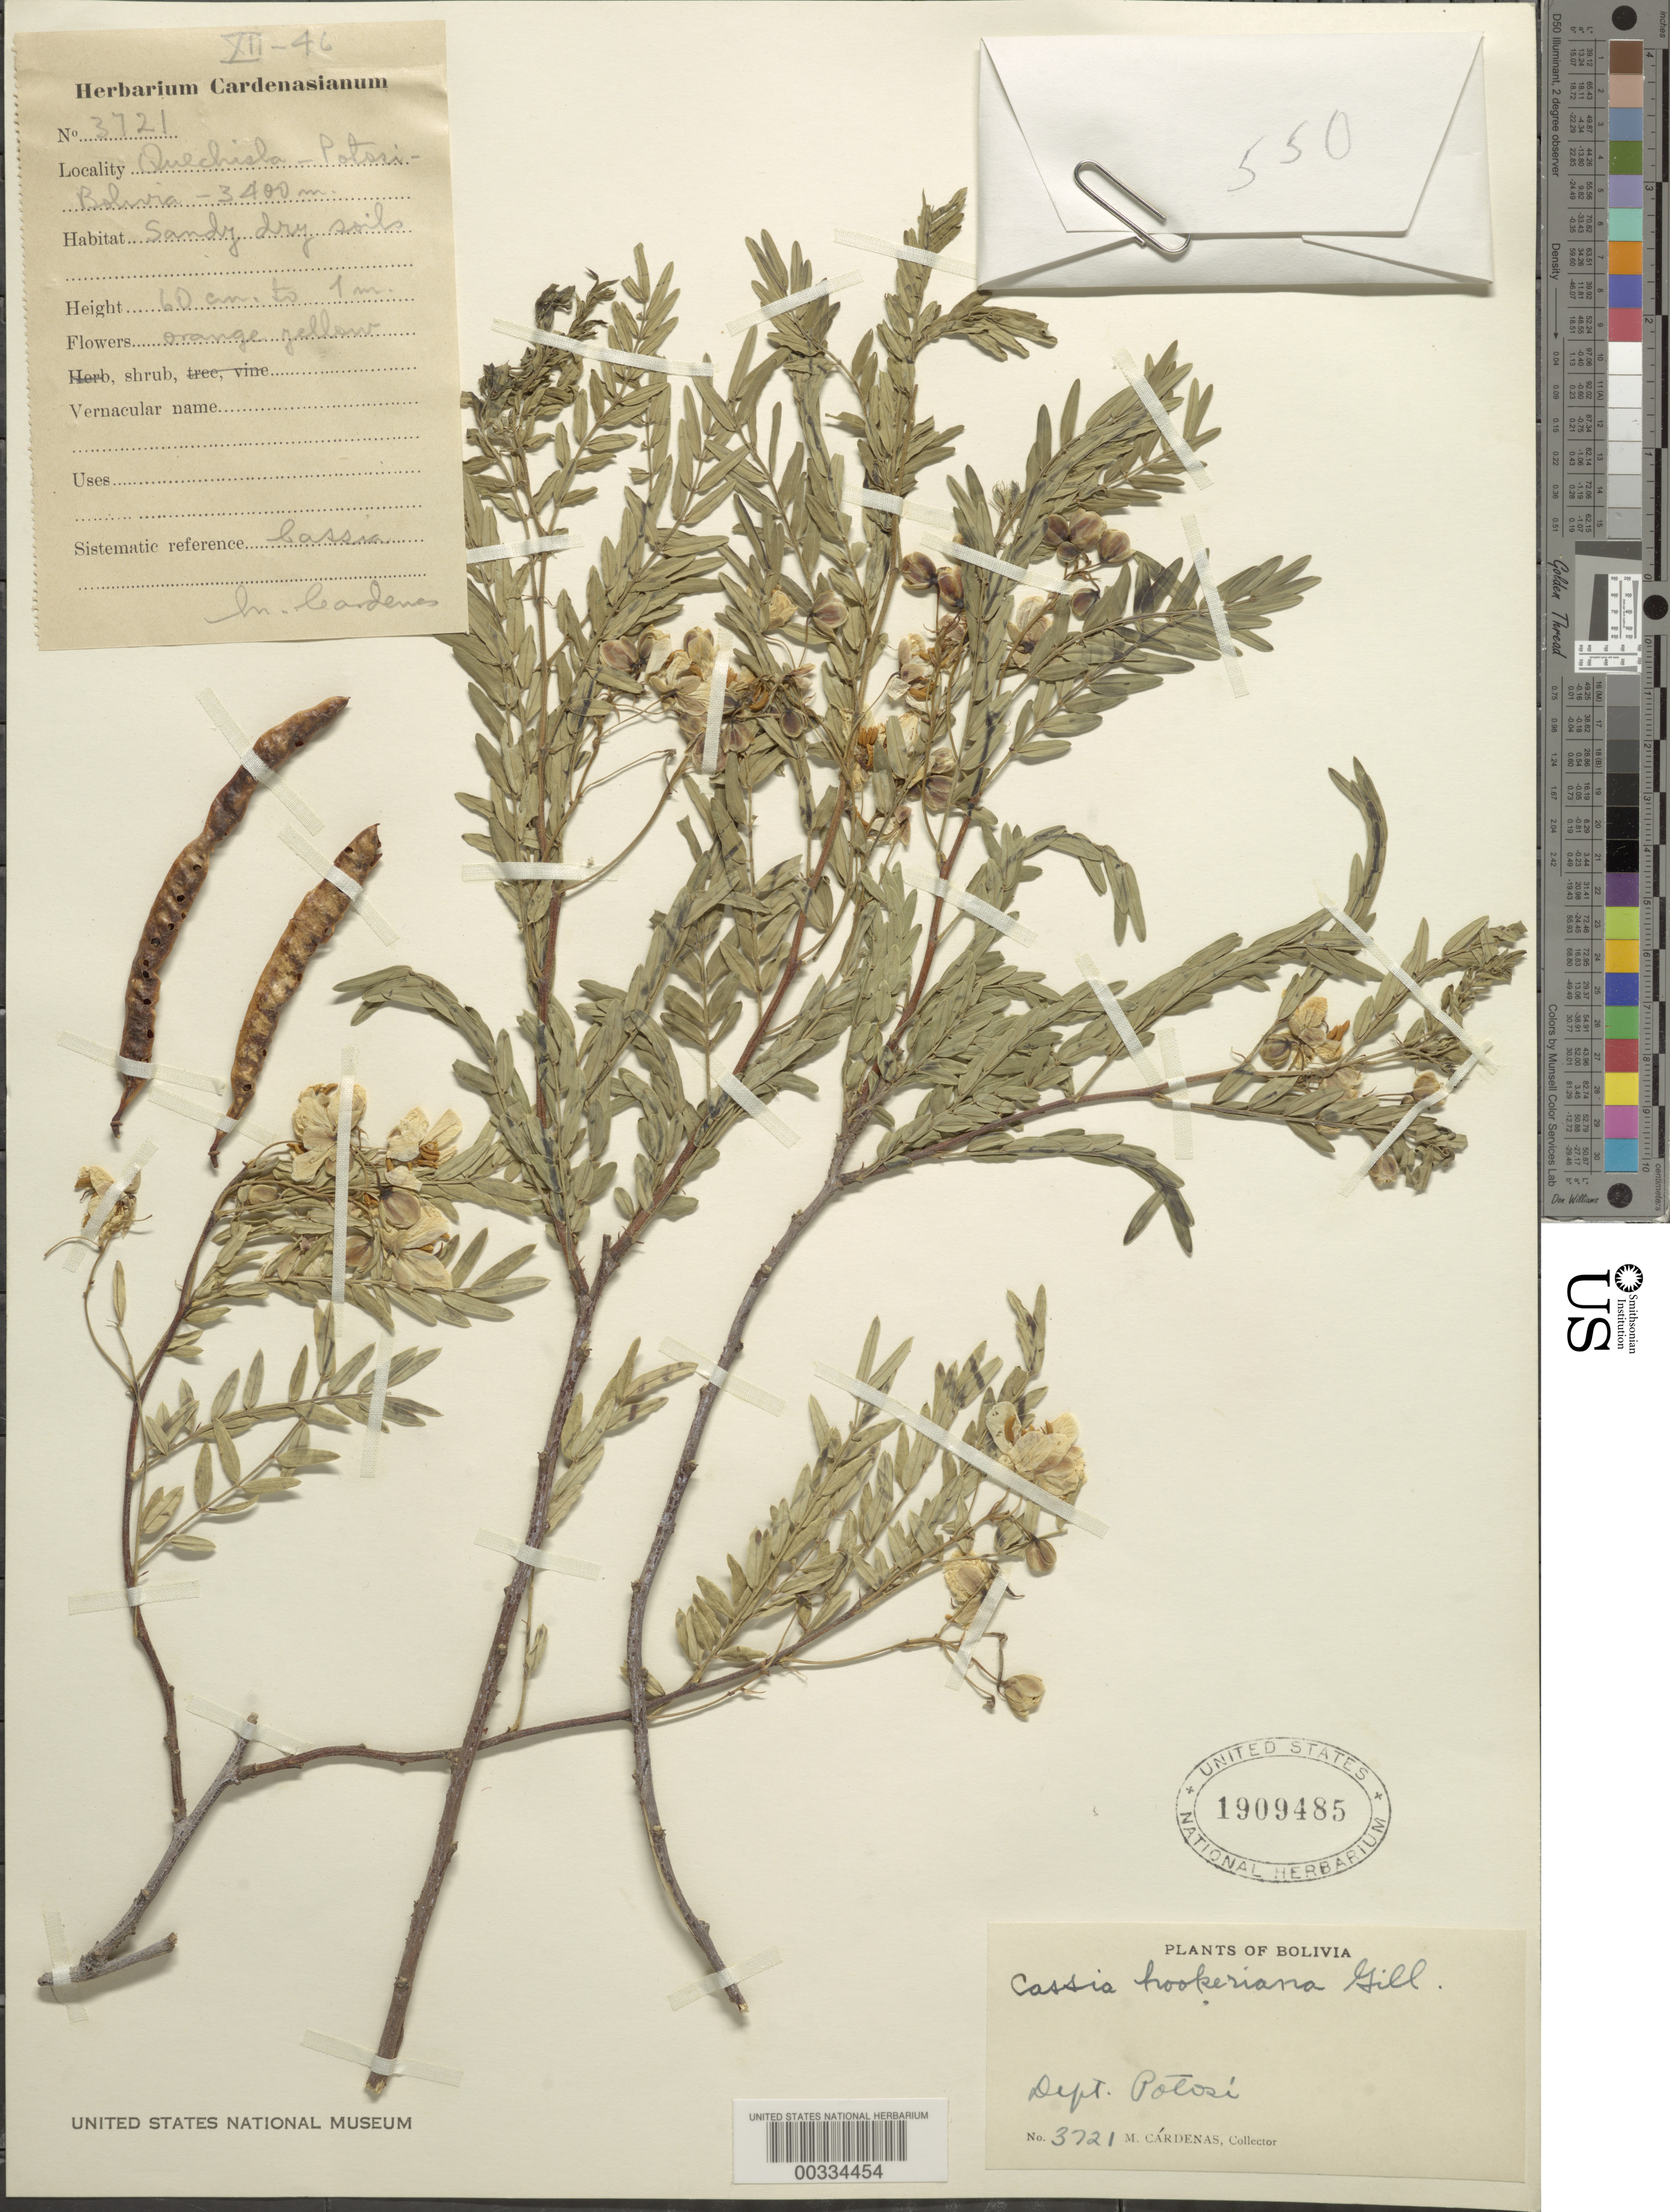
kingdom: Plantae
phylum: Tracheophyta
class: Magnoliopsida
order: Fabales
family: Fabaceae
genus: Senna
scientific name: Senna hookeriana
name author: Vatke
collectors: M. Cárdenas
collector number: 3721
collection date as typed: Dec 1946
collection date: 1946-12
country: Bolivia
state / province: Potosí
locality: Quechisla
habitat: Sandy dry soil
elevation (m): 3400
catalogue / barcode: US 1909485